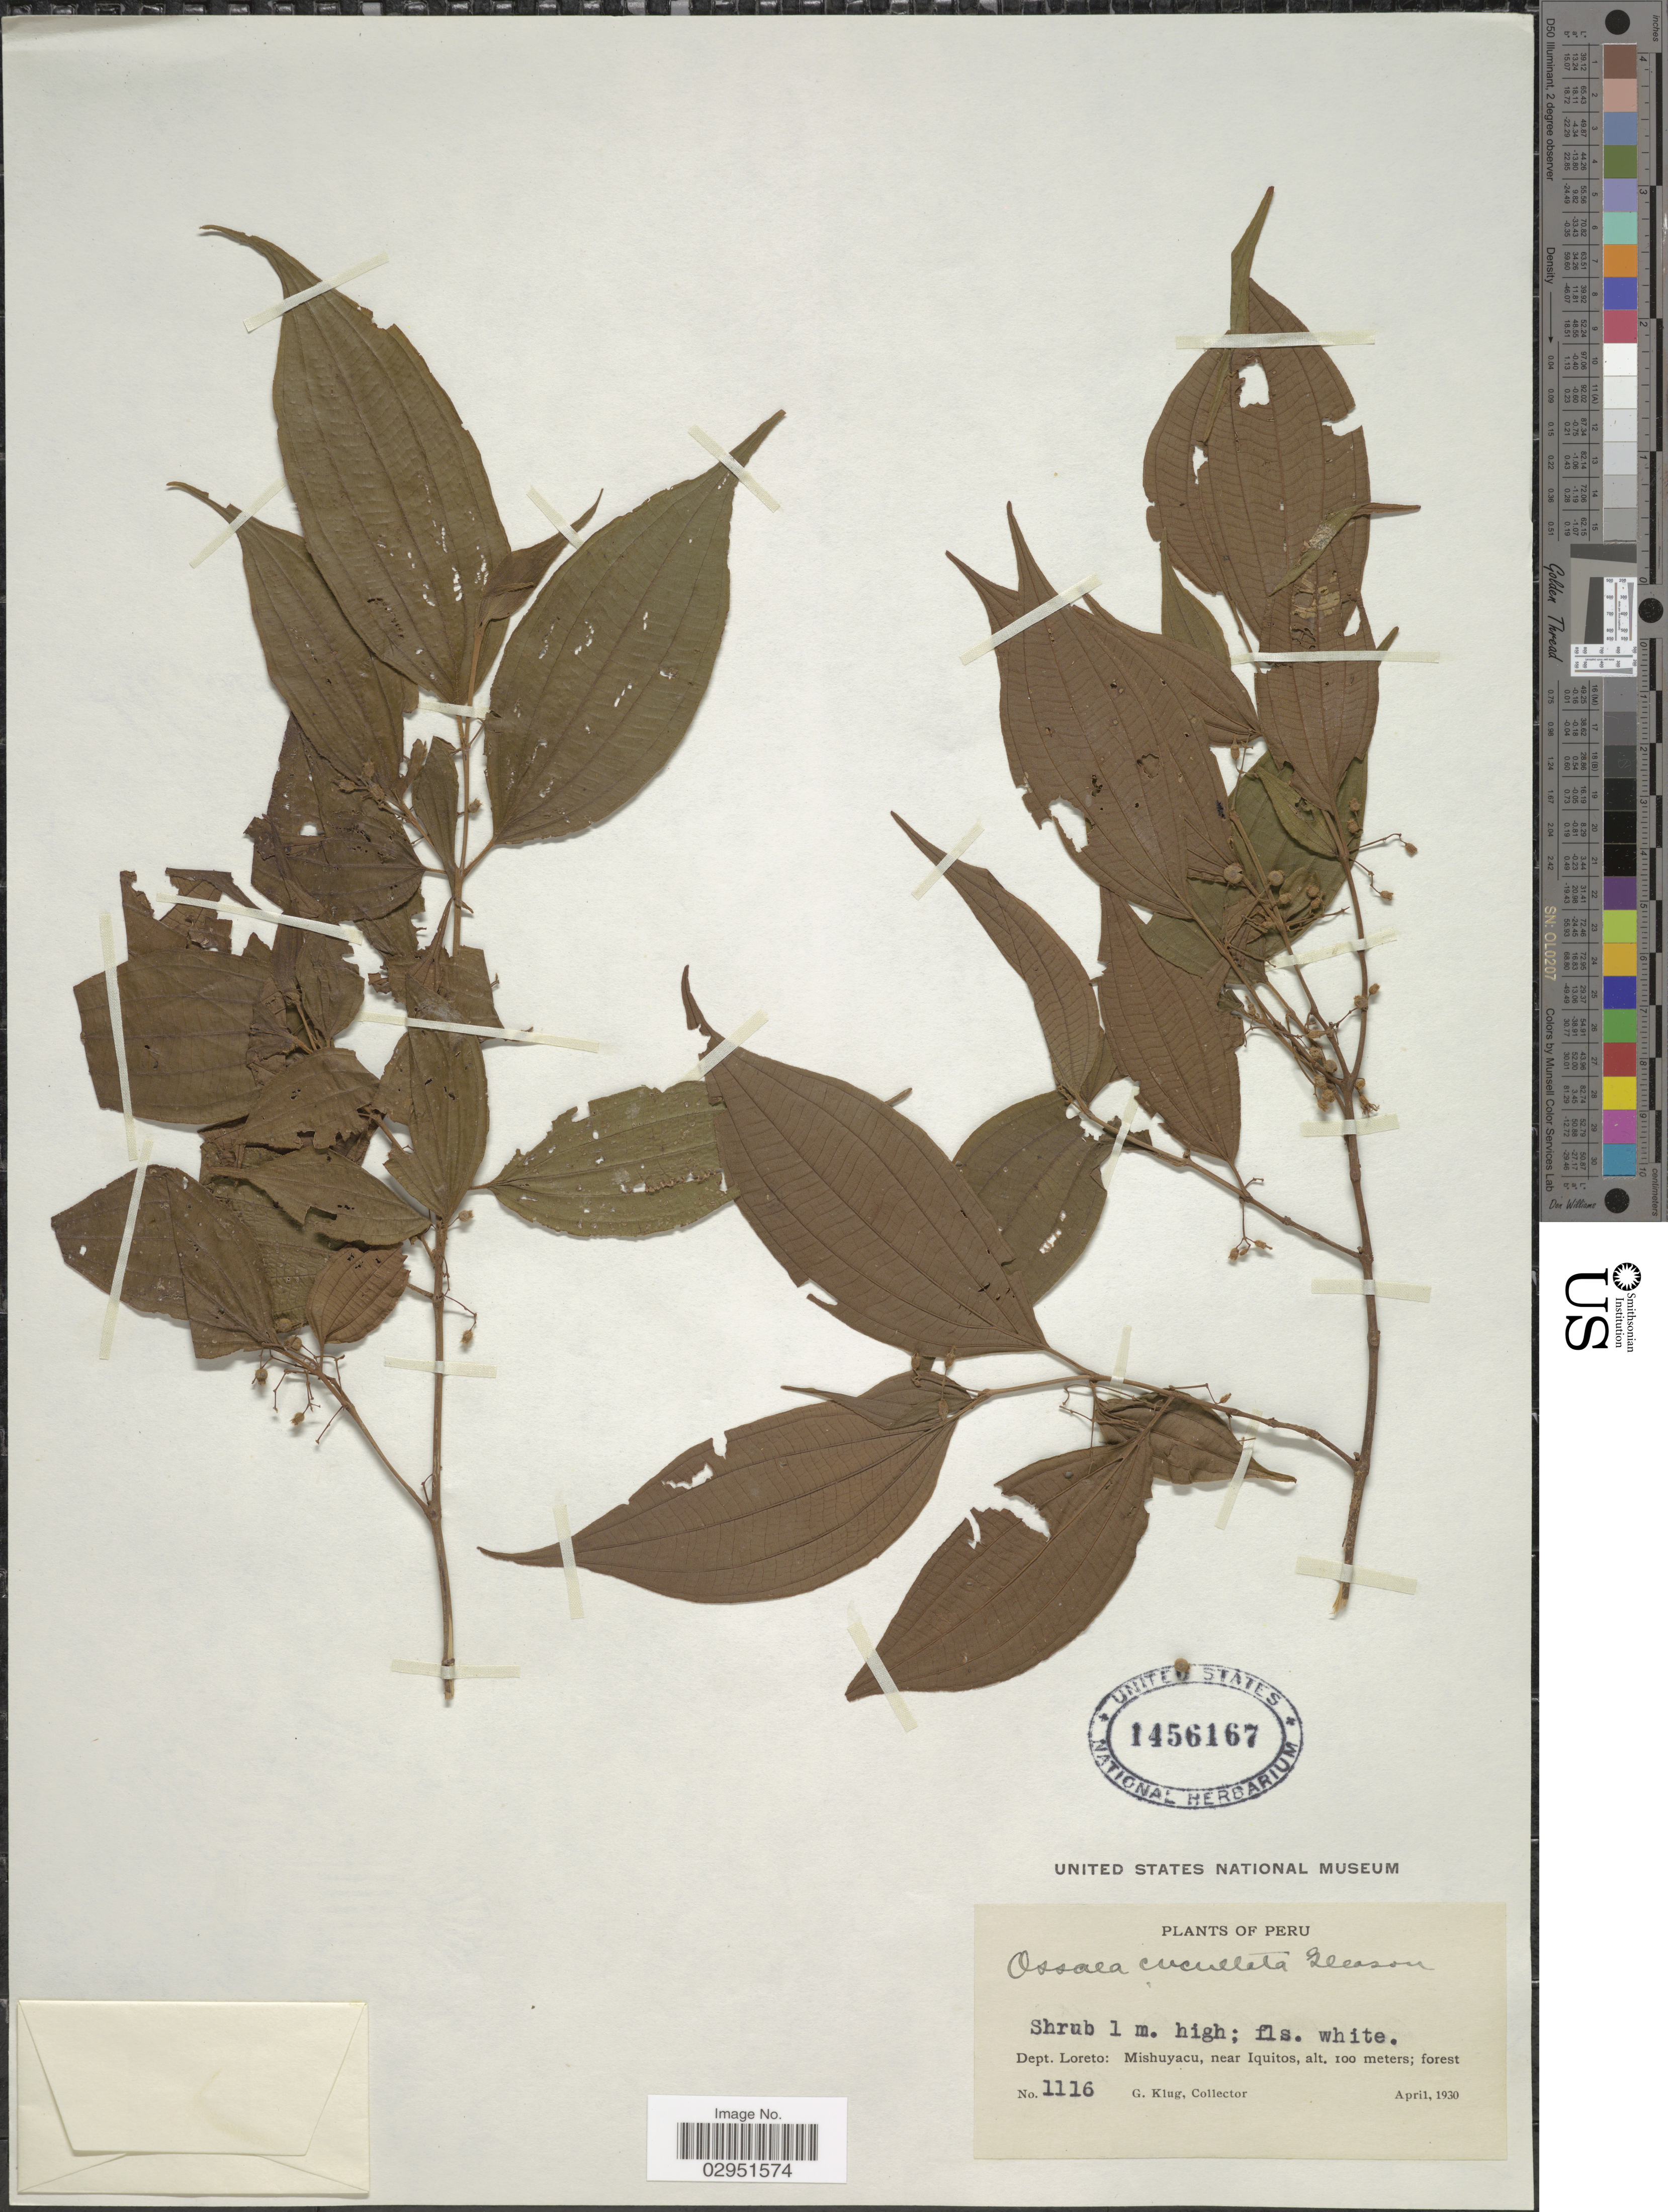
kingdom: Plantae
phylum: Tracheophyta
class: Magnoliopsida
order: Myrtales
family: Melastomataceae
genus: Ossaea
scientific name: Ossaea cucullata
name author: Gleason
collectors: G. Klug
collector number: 1116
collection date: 1930-04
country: Peru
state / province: Loreto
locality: Dept. Loreto: Mishuyacu, near Iquitos.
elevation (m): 100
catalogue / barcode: US 1456167